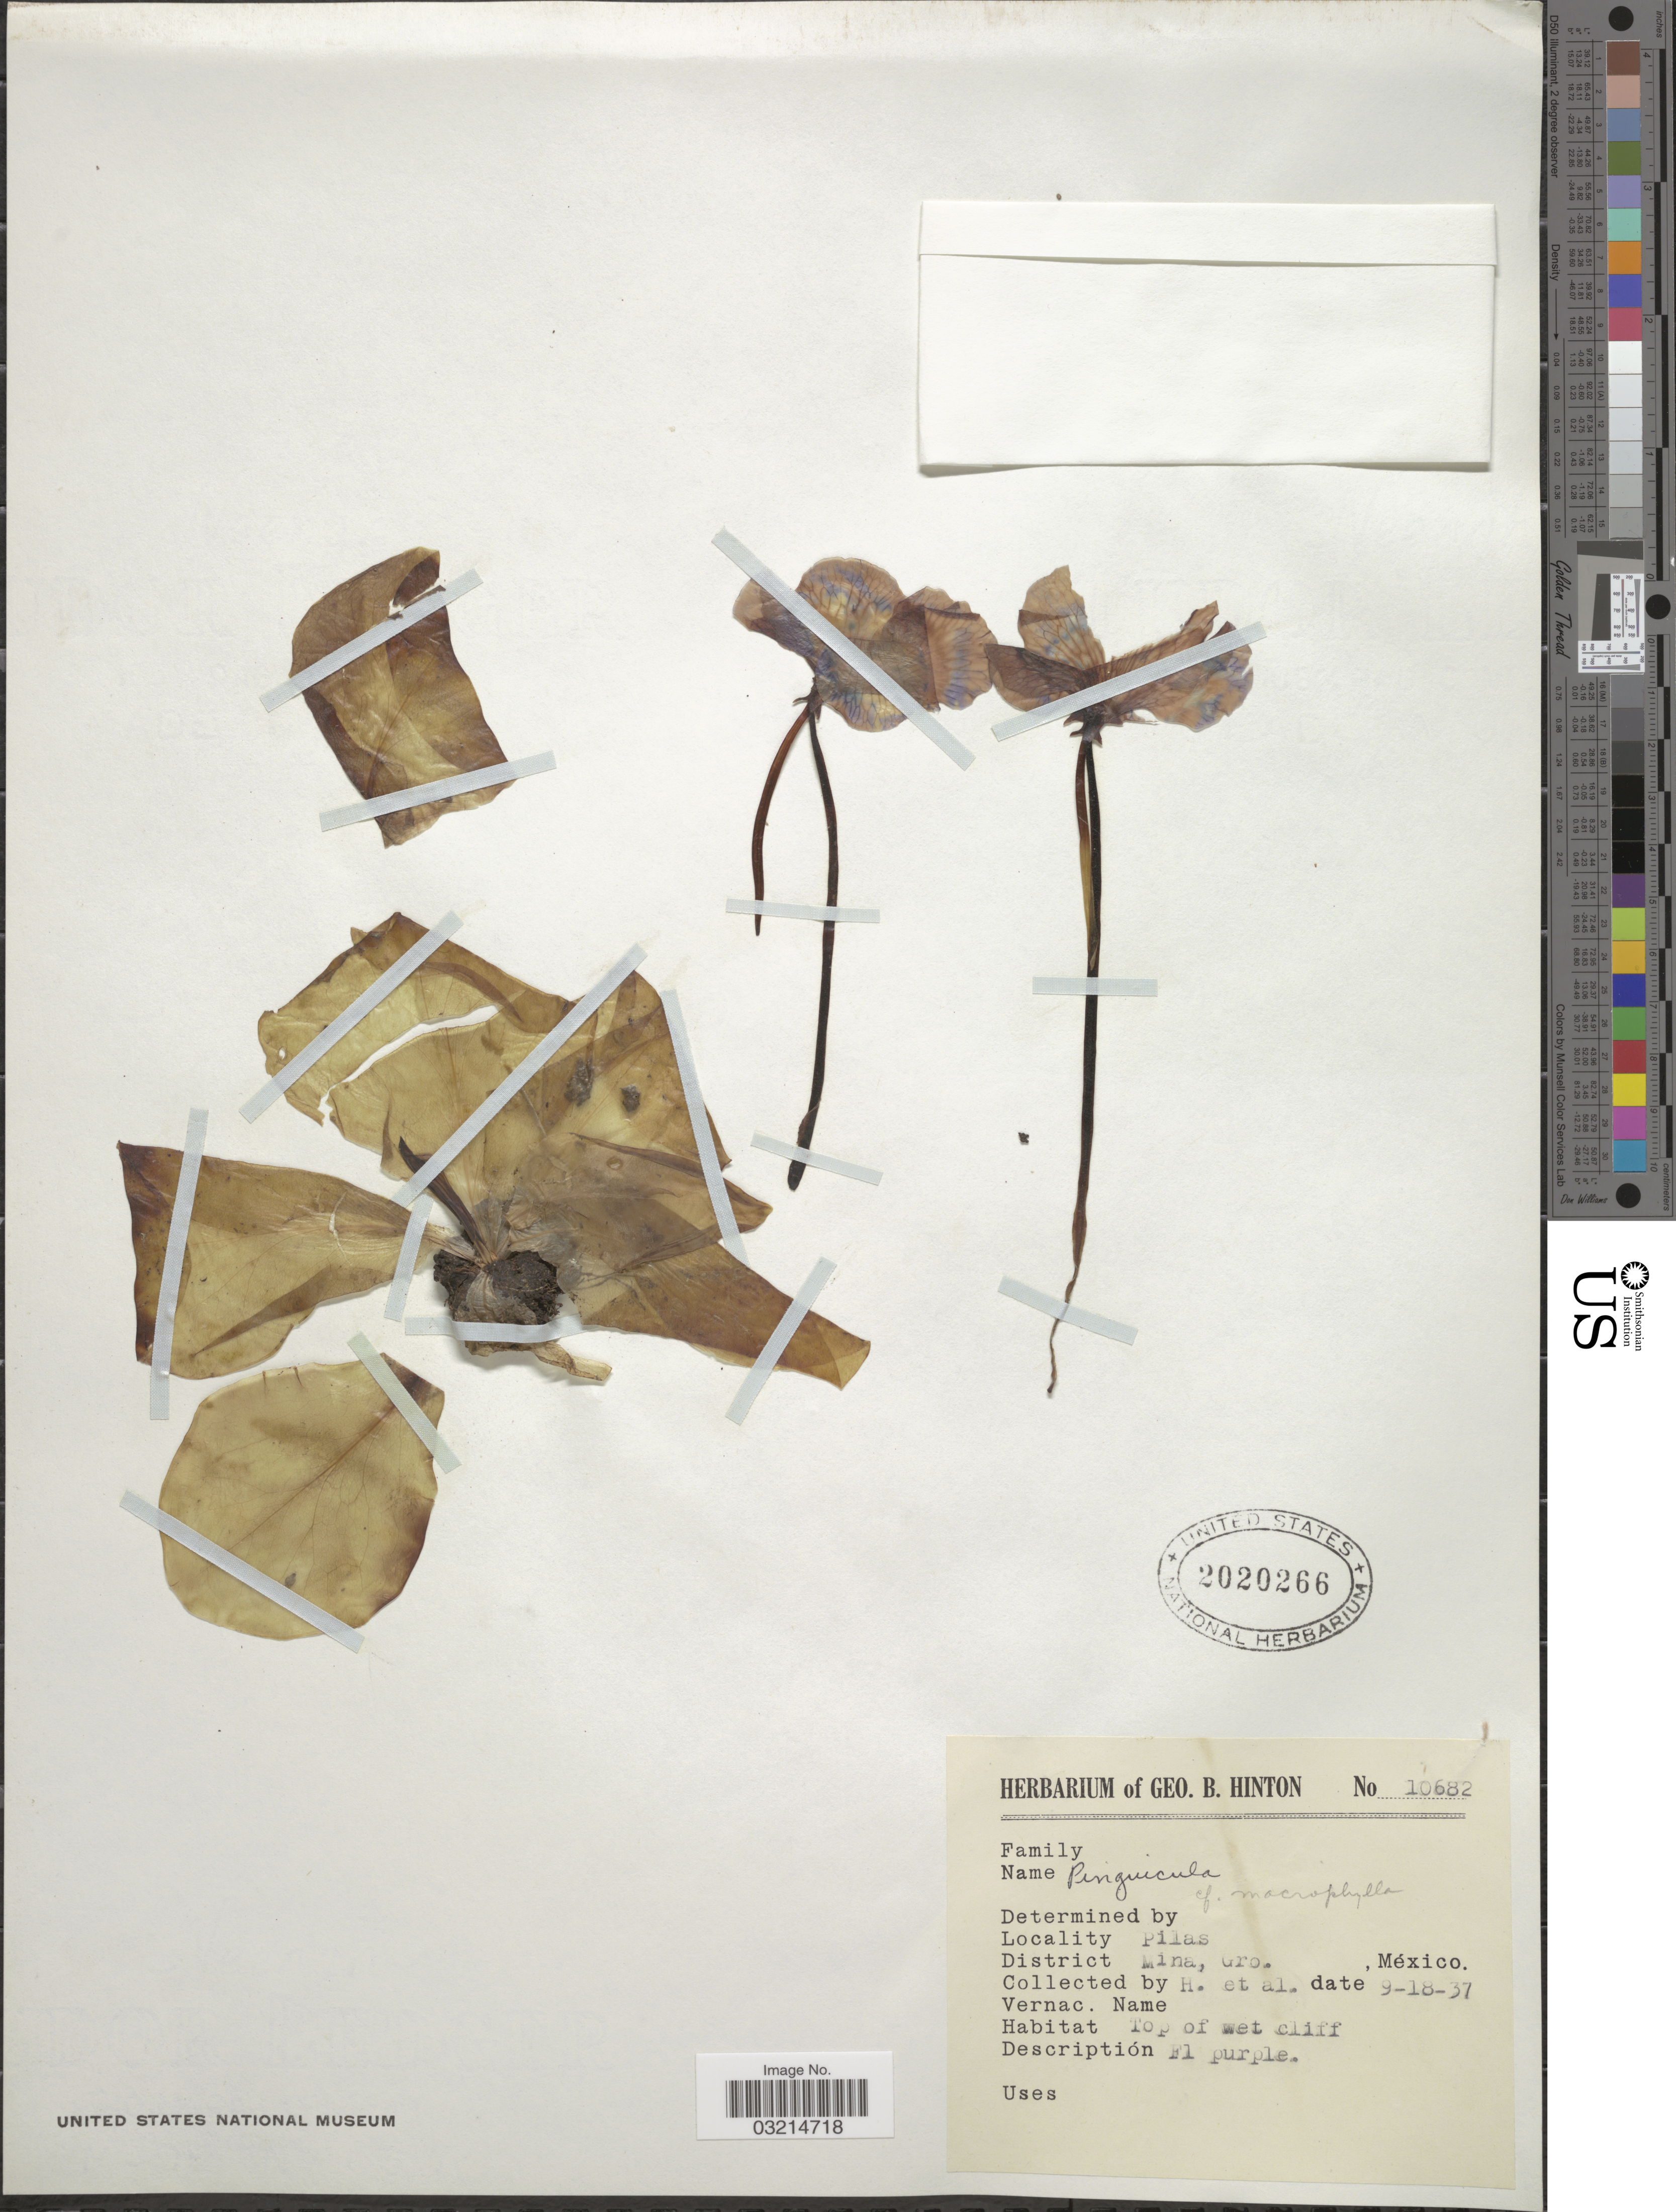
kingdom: Plantae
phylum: Tracheophyta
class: Magnoliopsida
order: Lamiales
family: Lentibulariaceae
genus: Pinguicula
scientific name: Pinguicula macrophylla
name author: Kunth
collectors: G. B. Hinton & et al.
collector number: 10682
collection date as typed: Transcribed d/m/y: 18/9/37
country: Mexico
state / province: Guerrero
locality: Pilas, District Mina Gro.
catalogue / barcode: US 2020266